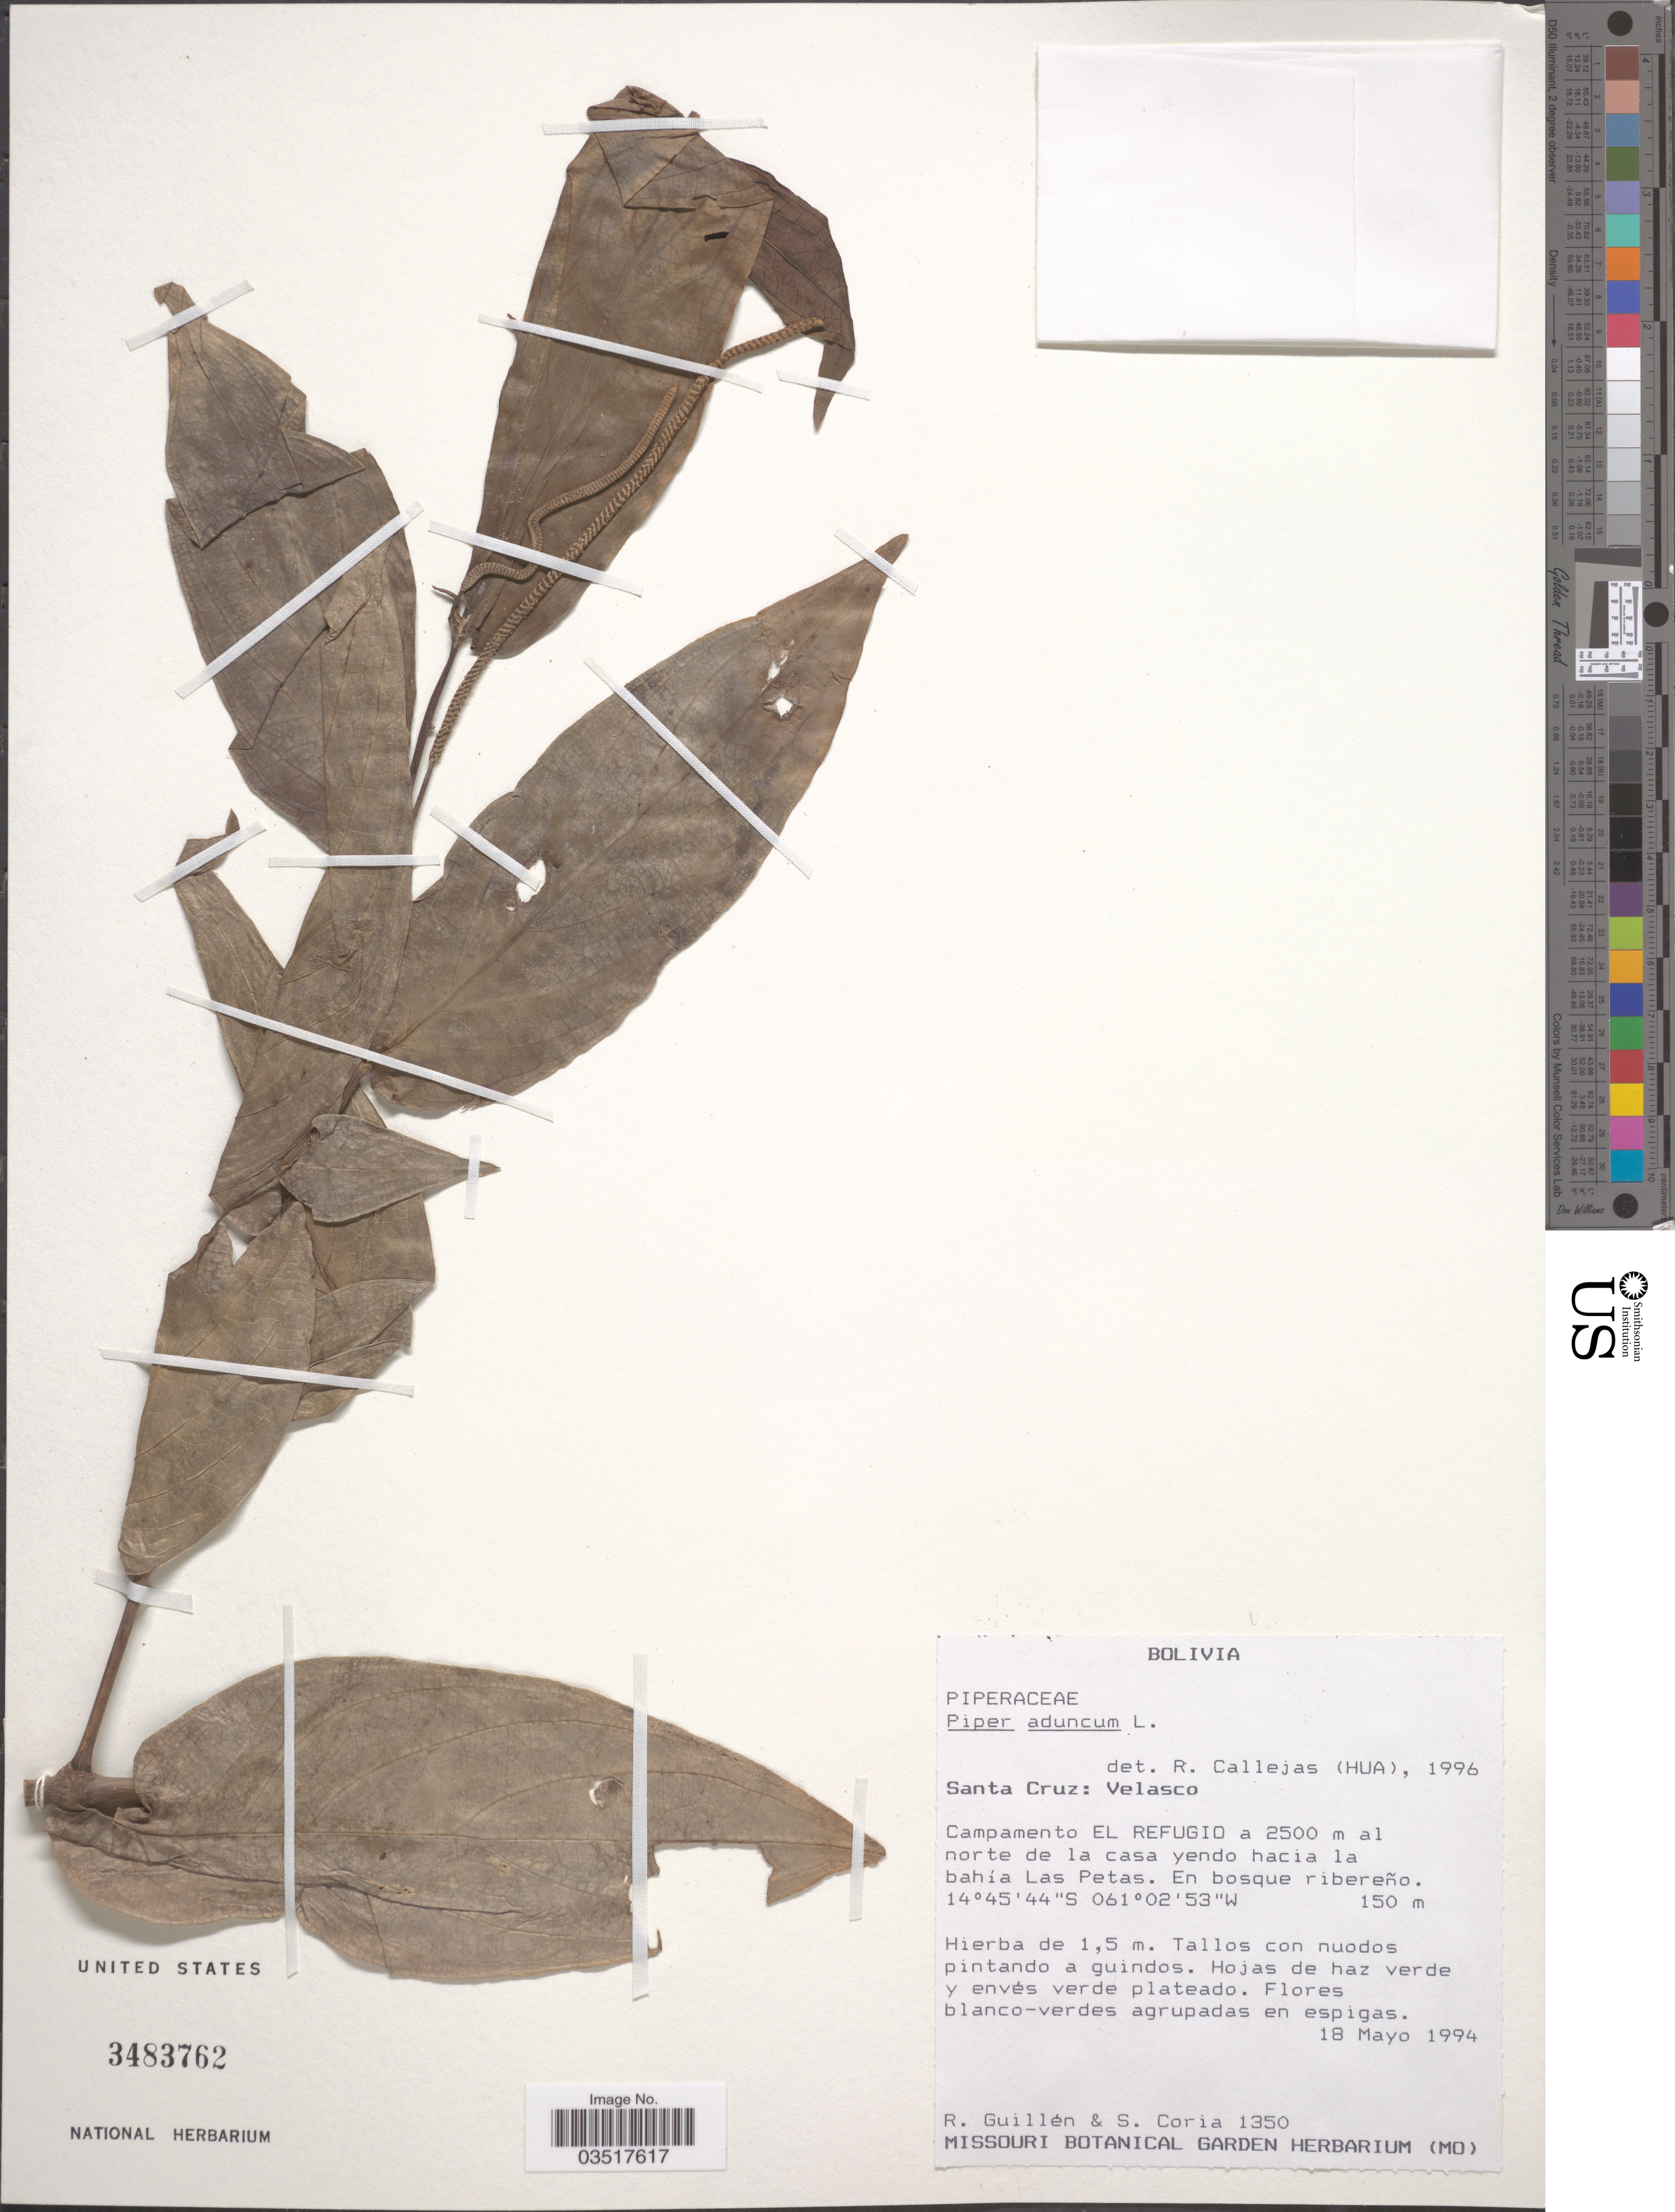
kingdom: Plantae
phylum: Tracheophyta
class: Magnoliopsida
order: Piperales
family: Piperaceae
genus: Piper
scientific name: Piper aduncum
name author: L.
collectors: R. Guillen & S. Coria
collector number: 1350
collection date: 1994-05-18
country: Bolivia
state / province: Santa Cruz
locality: Velasco. Campamento El Refugio a 2500 m al norte de la casa yendo hacia la bahía Las Petas.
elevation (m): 150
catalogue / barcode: US 3483762